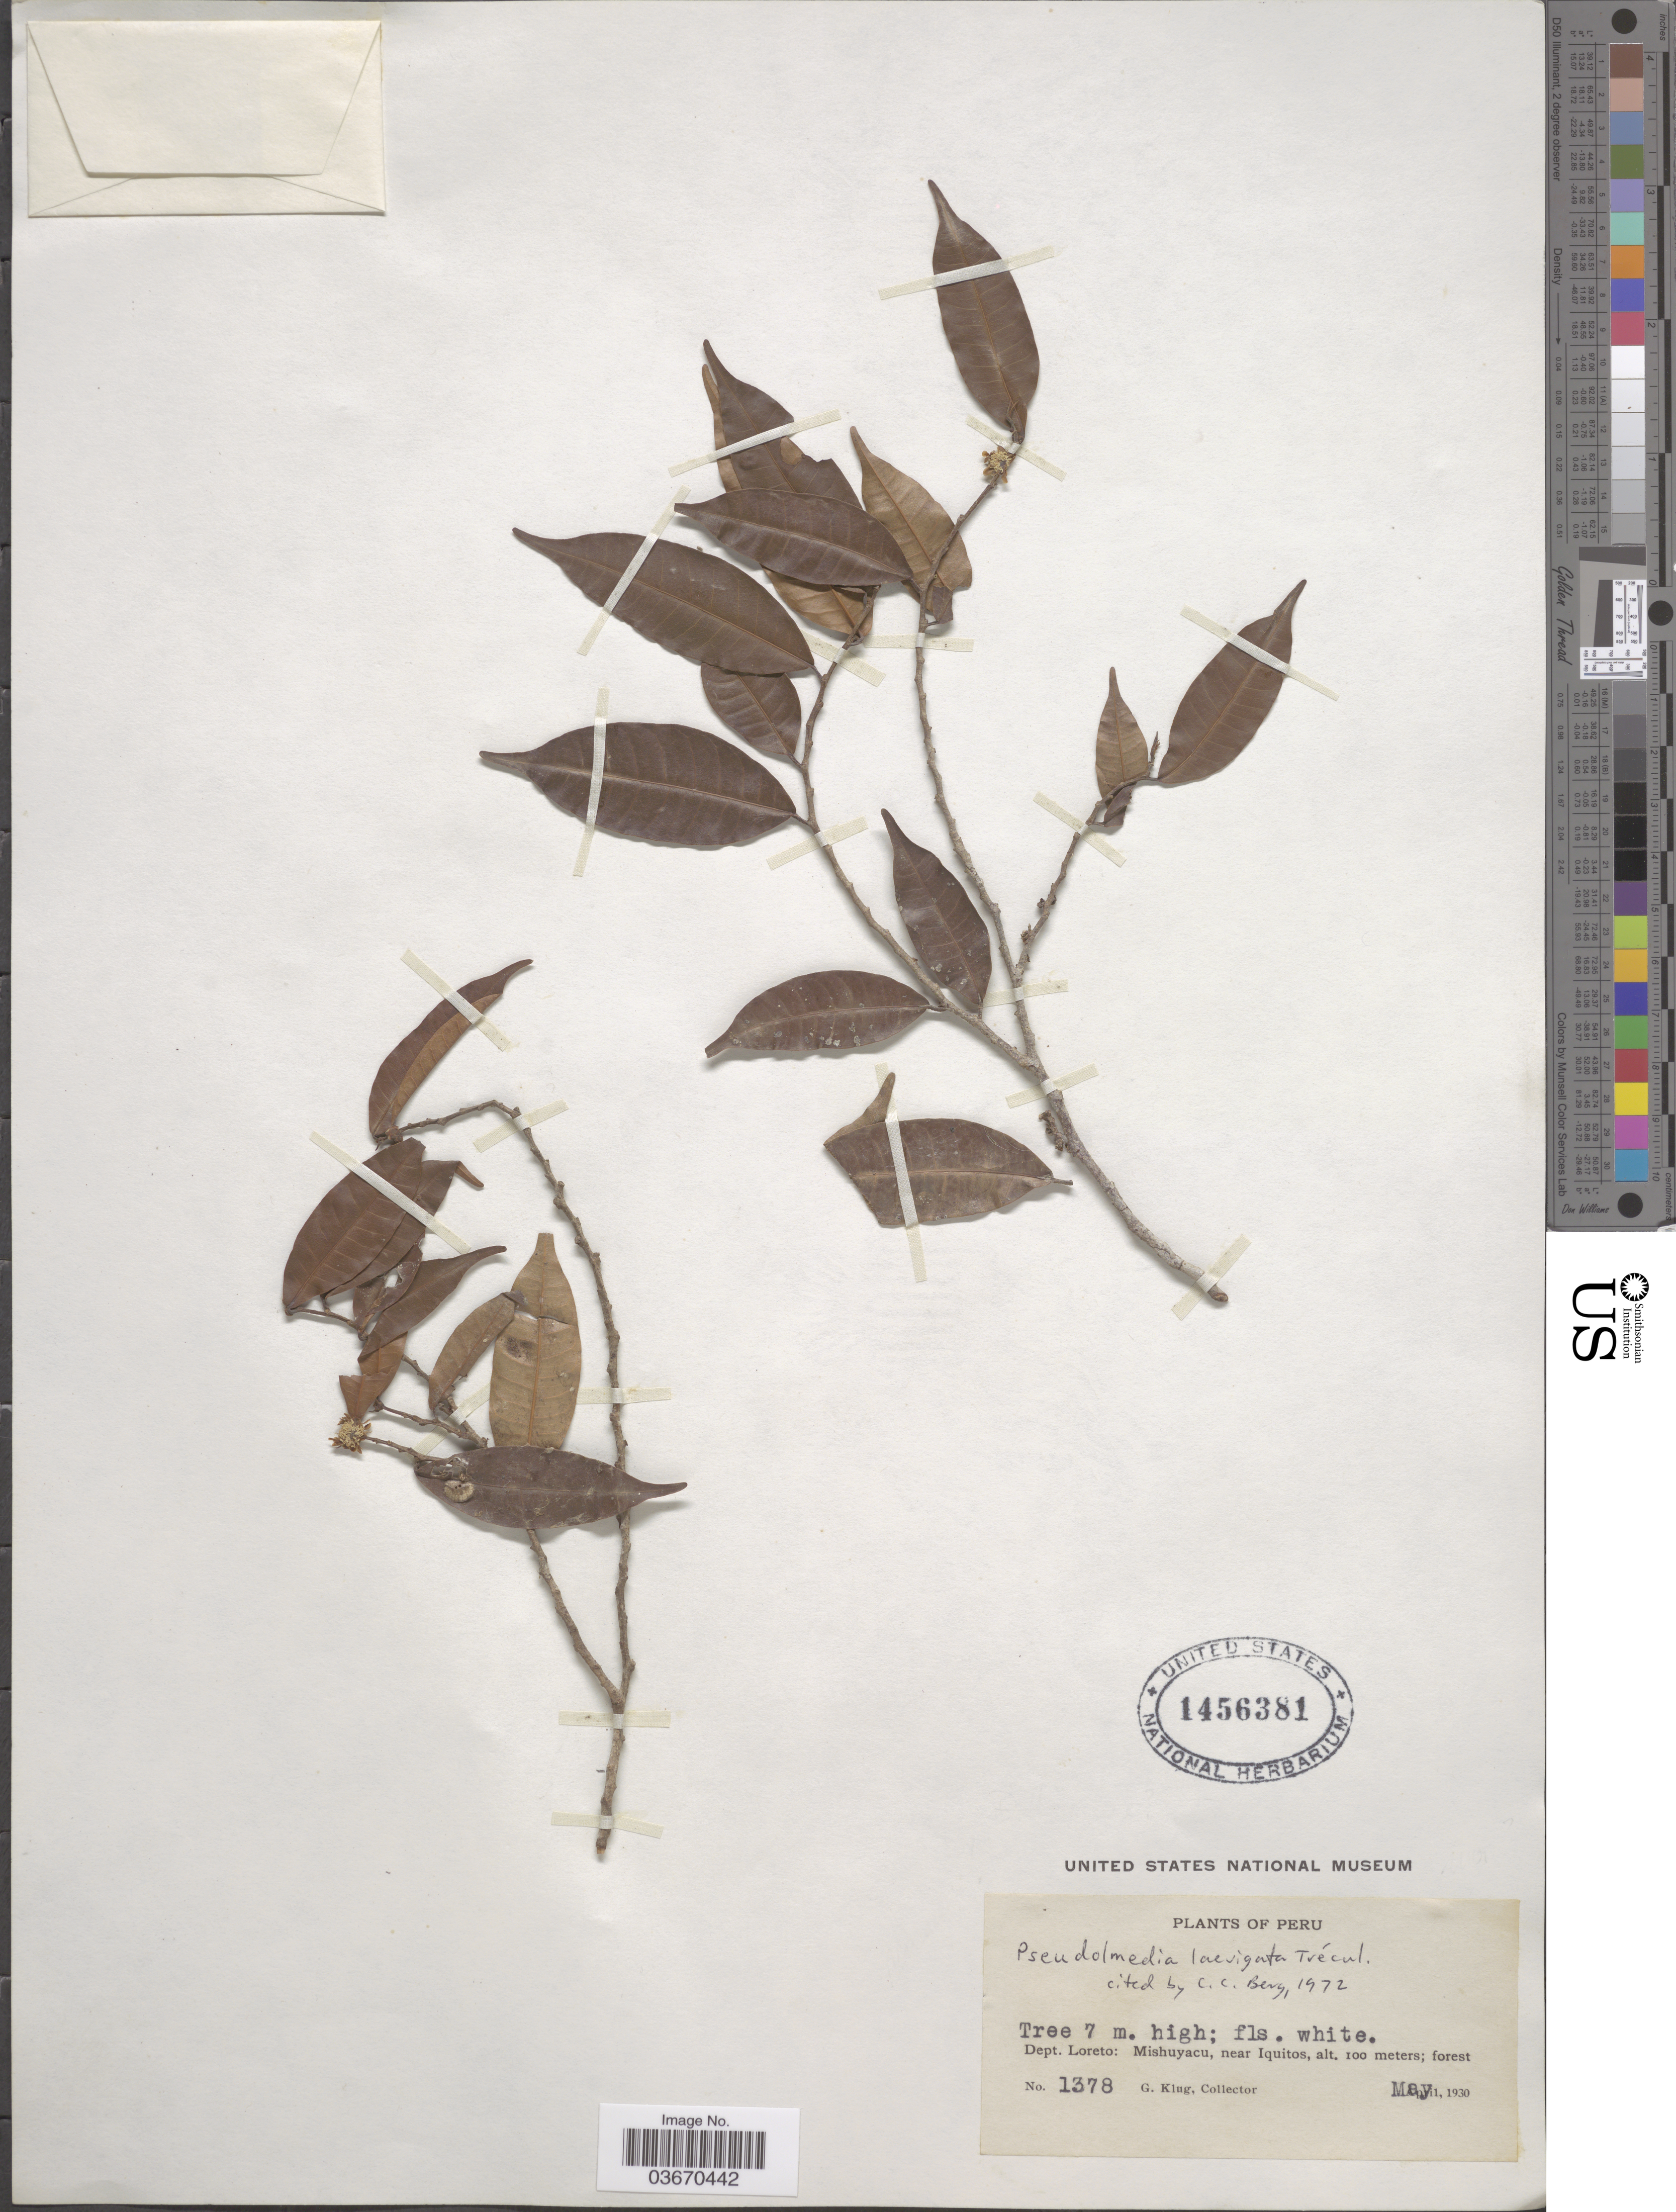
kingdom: Plantae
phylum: Tracheophyta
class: Magnoliopsida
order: Rosales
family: Moraceae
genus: Pseudolmedia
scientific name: Pseudolmedia laevigata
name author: Trécul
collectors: G. Klug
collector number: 1378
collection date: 1930-05-11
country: Peru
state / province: Loreto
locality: Dept. Loreto: Mishuyacu, near Iquitos.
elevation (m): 100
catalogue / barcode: US 1456381